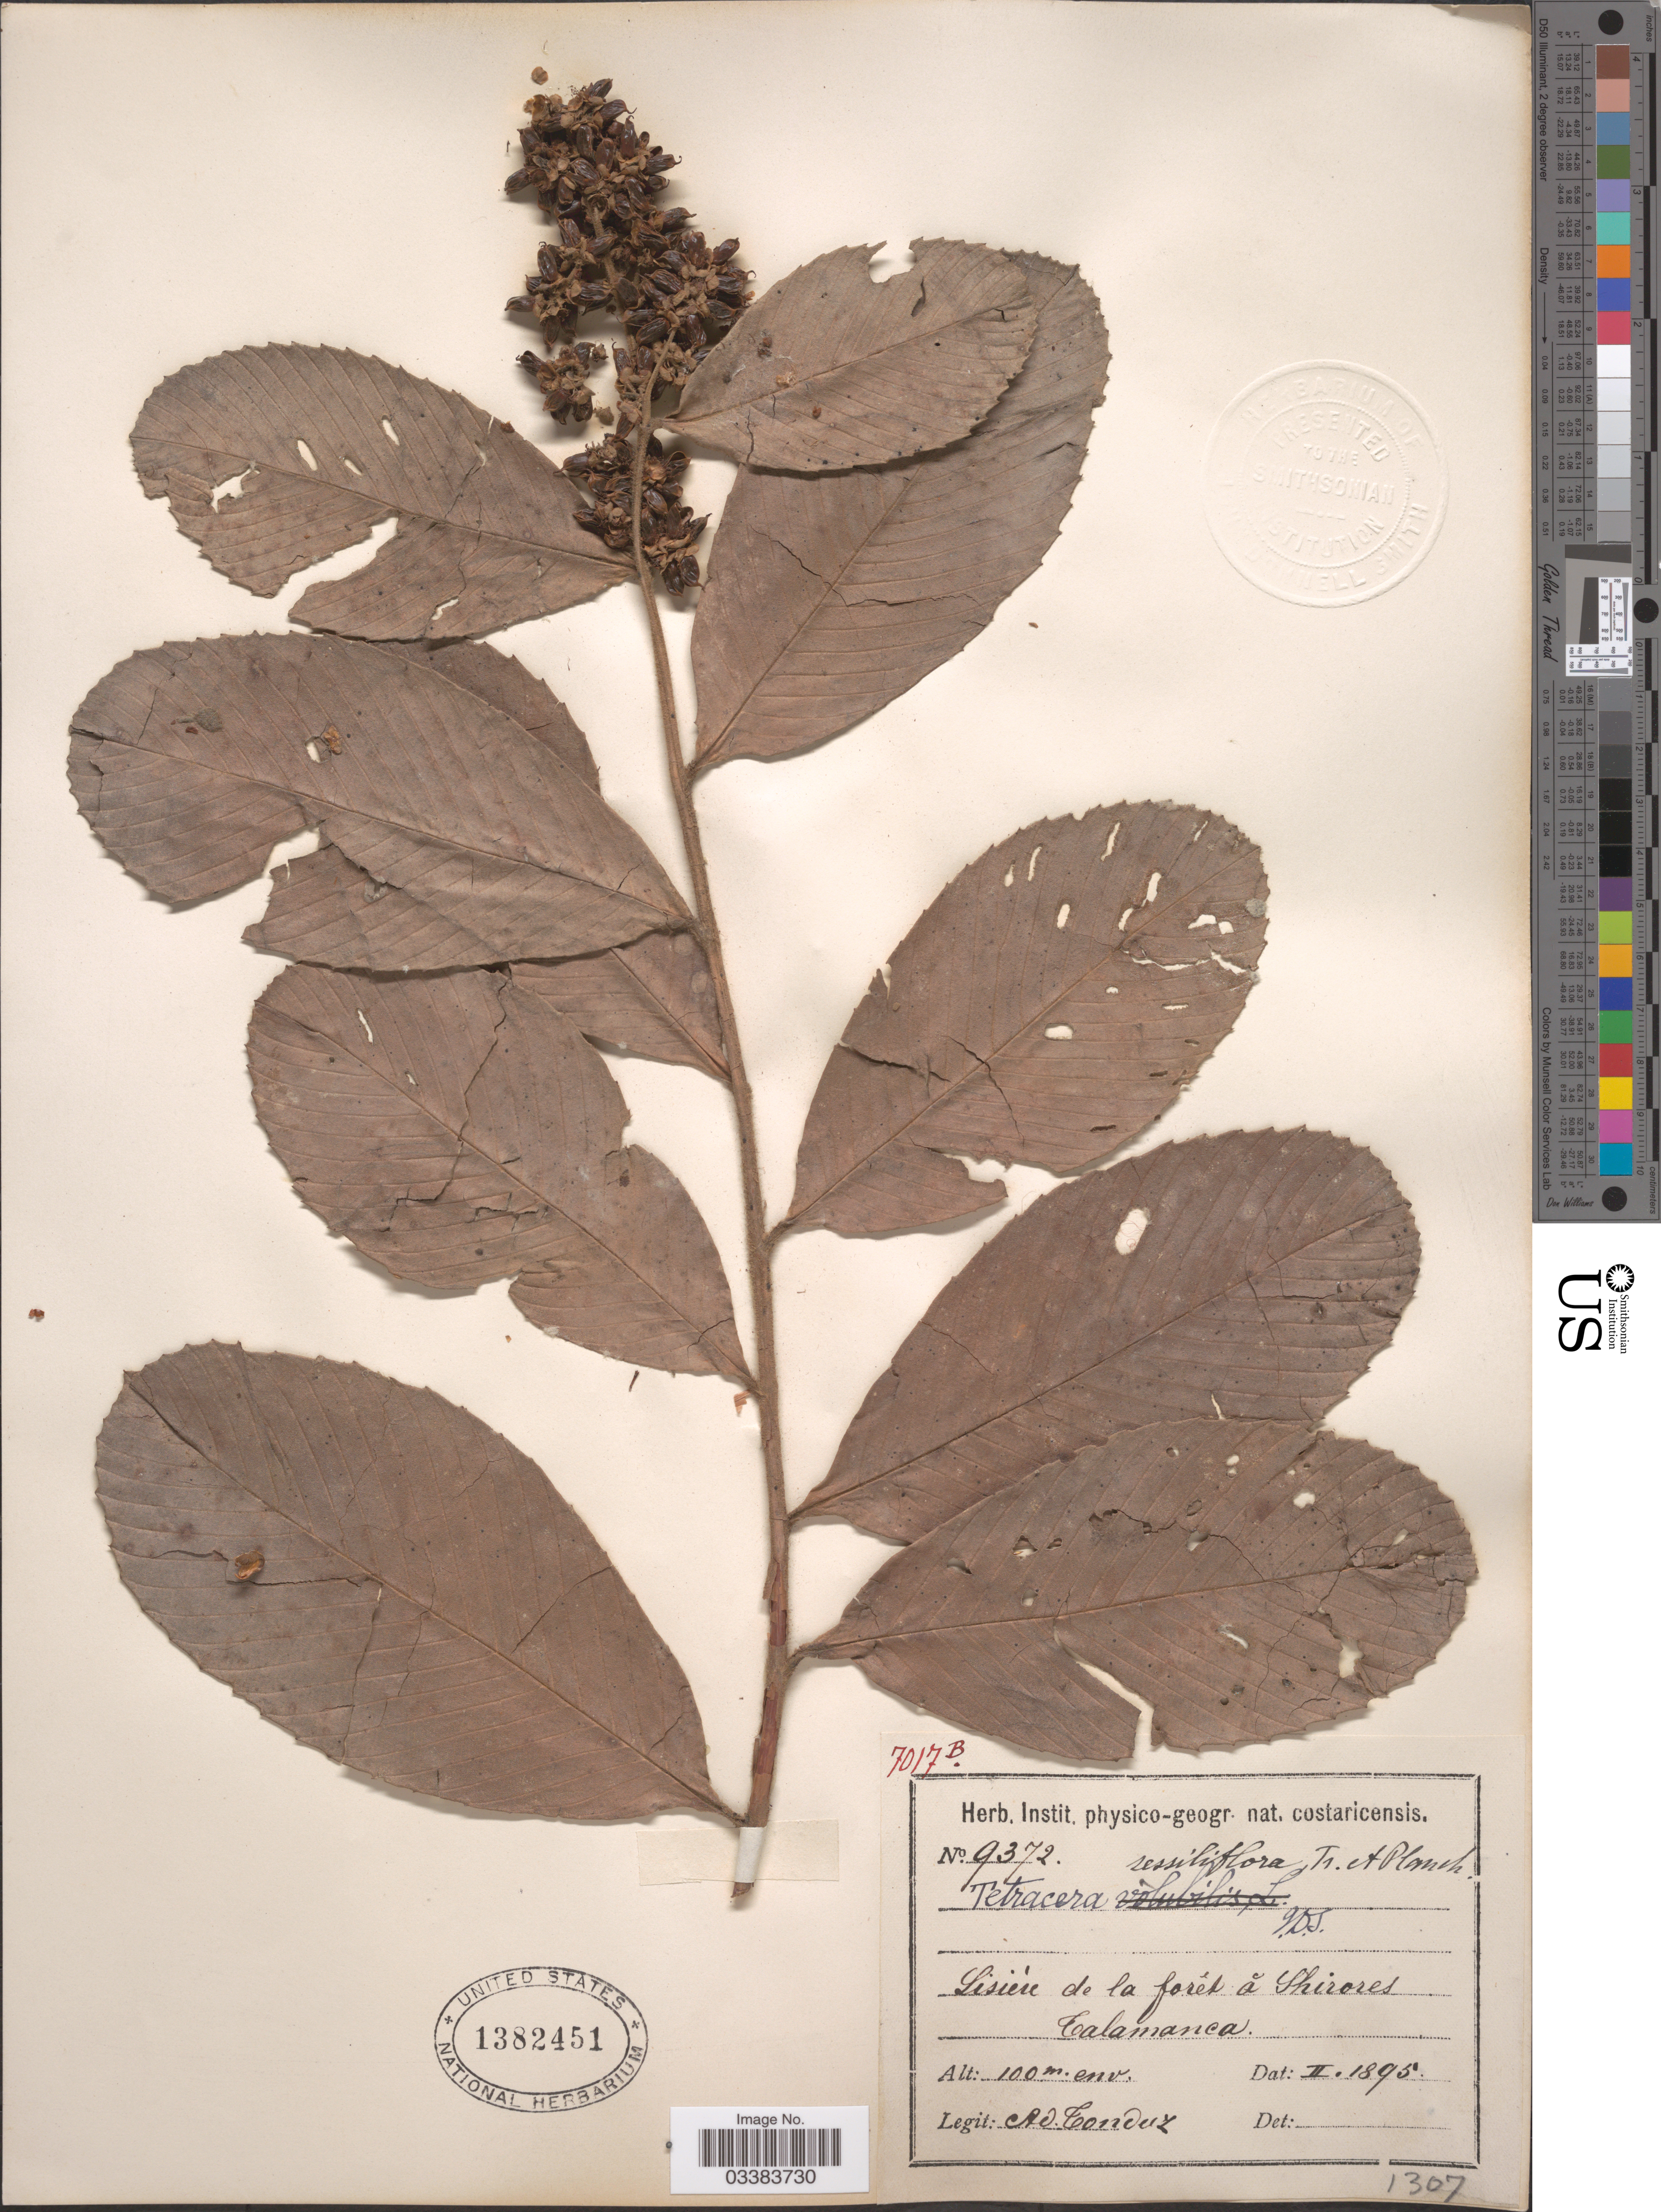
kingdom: Plantae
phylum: Tracheophyta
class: Magnoliopsida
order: Dilleniales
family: Dilleniaceae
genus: Tetracera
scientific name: Tetracera sessiliflora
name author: Triana & Planch.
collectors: A. Tonduz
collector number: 9372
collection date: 1895-02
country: Costa Rica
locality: Lisière de la forêt á Shirores. Talamanca.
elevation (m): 100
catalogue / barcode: US 1382451